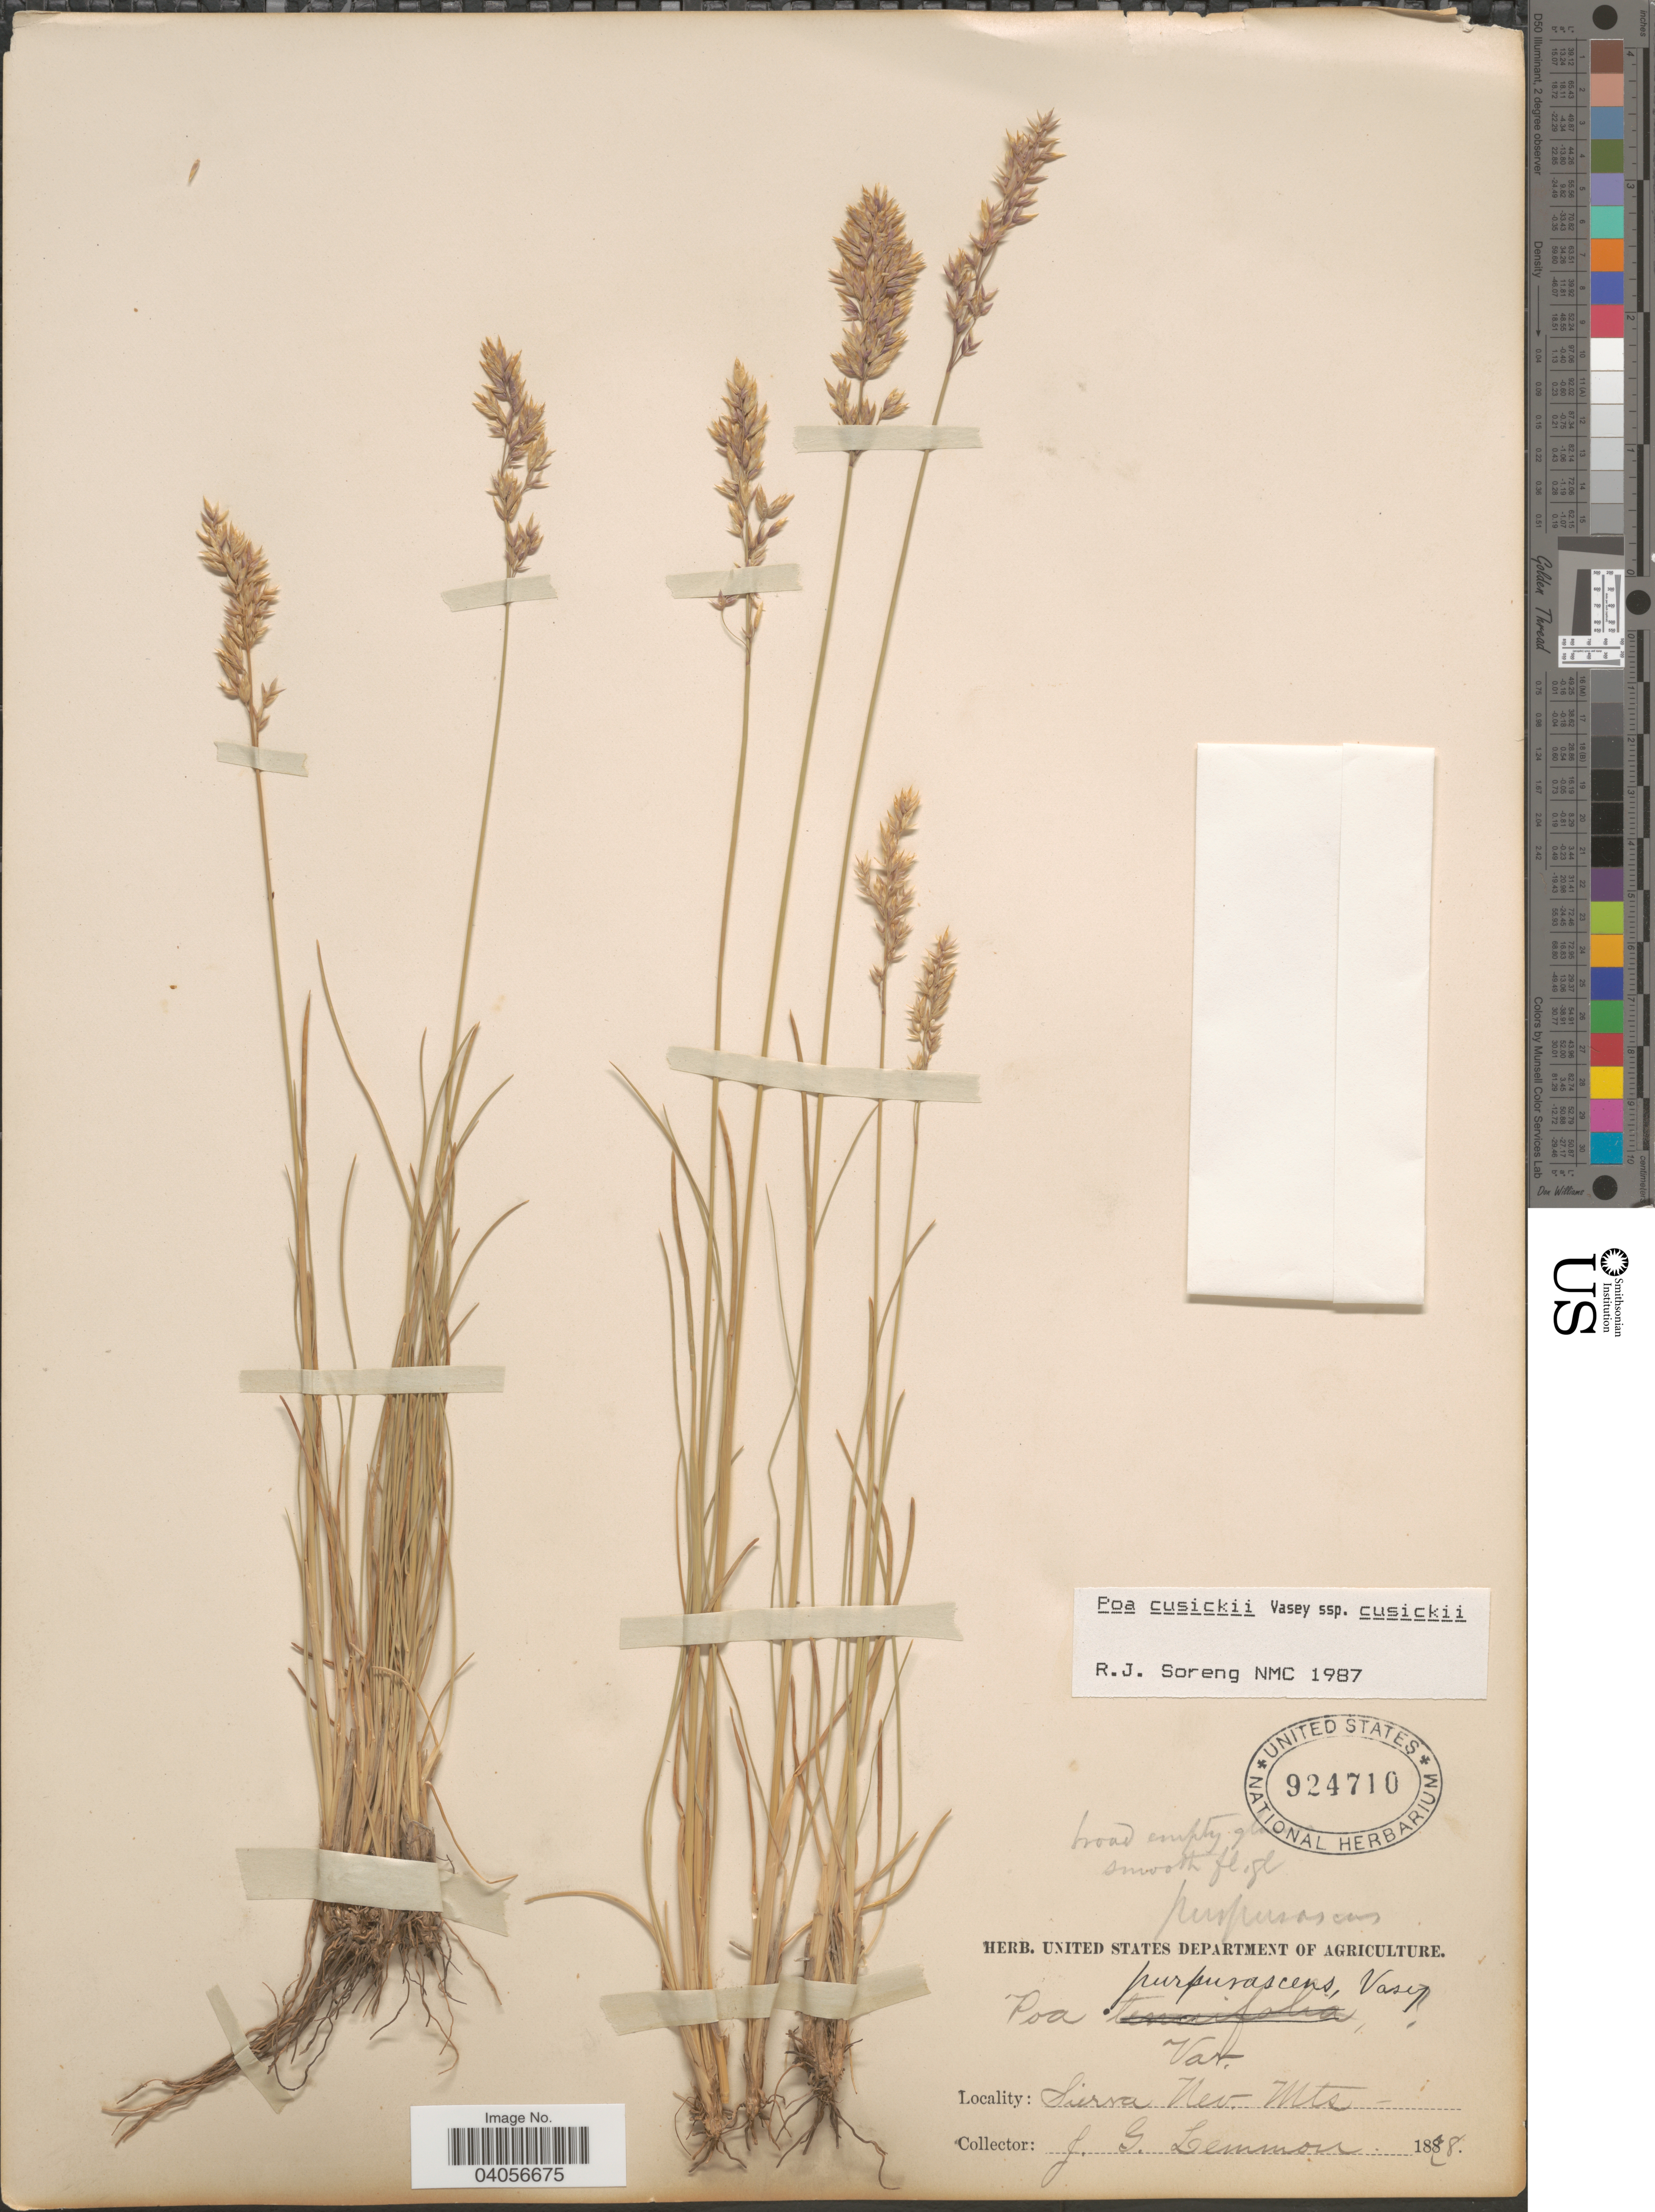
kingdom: Plantae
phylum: Tracheophyta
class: Liliopsida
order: Poales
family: Poaceae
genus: Poa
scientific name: Poa cusickii subsp. cusickii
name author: Vasey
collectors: J. Lemmon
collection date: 1878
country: United States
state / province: California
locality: Sierra Nev. Mts.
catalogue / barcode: US 924710